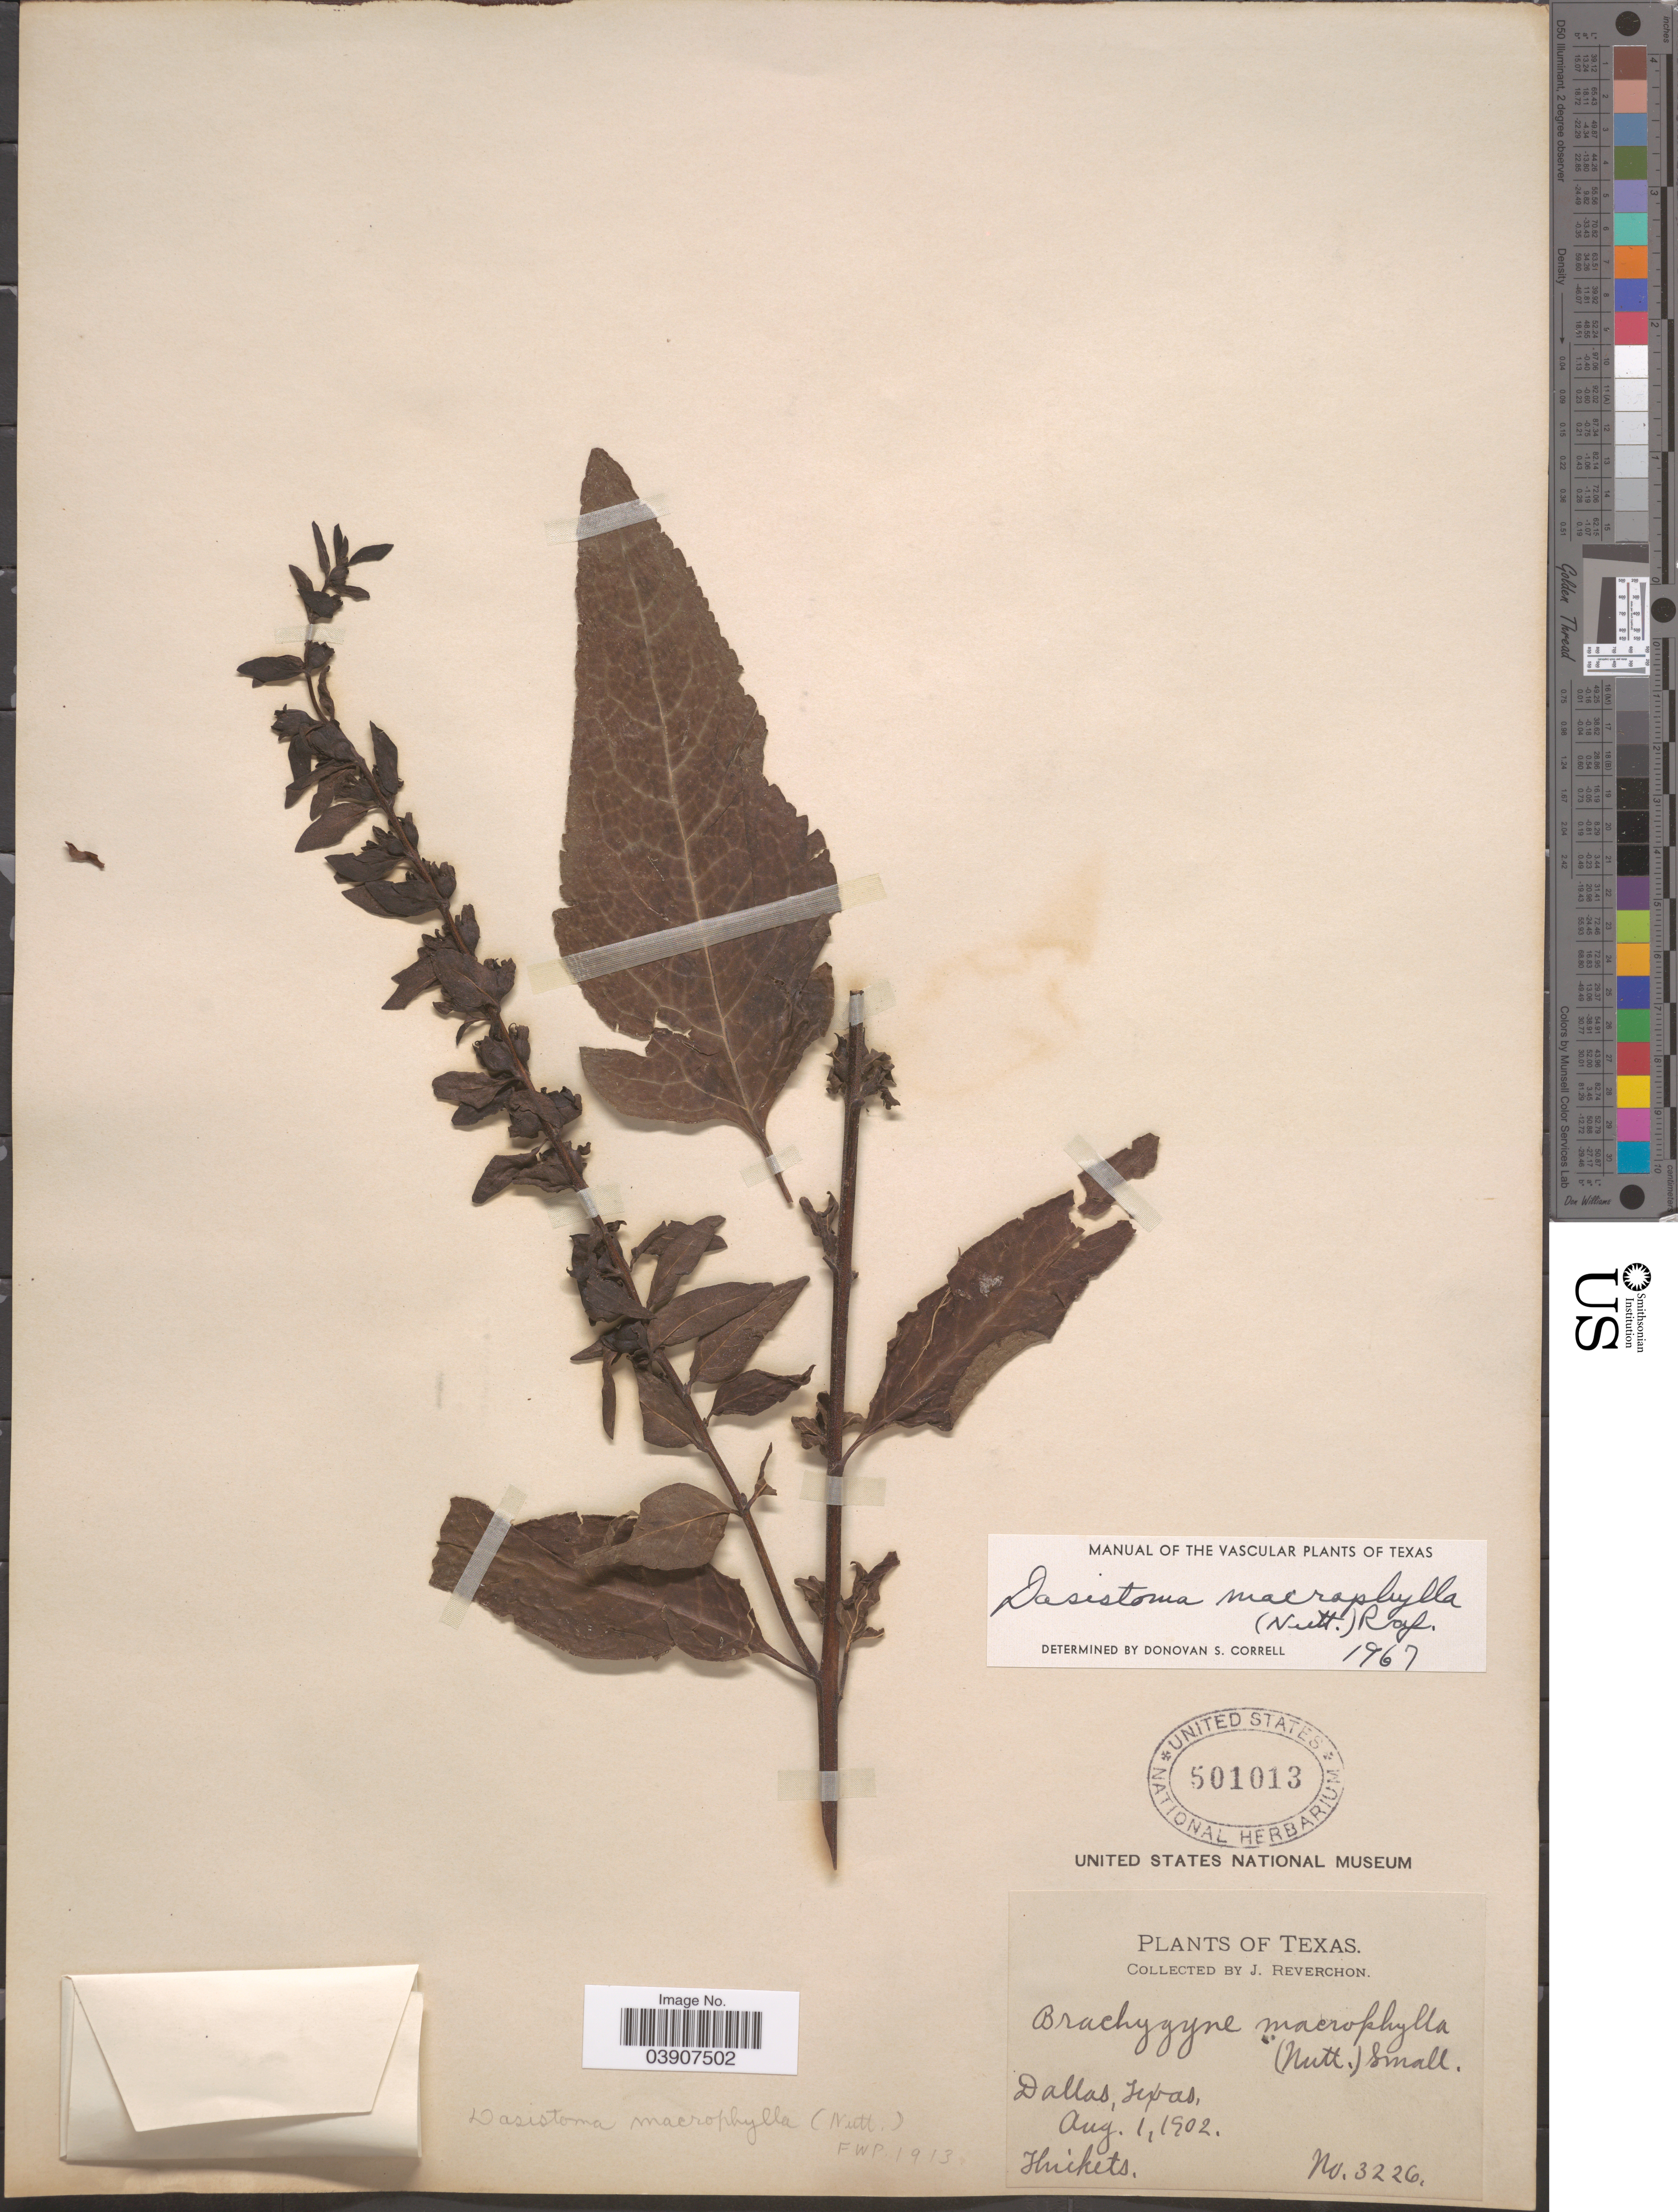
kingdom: Plantae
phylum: Tracheophyta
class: Magnoliopsida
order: Lamiales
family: Orobanchaceae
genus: Dasistoma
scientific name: Dasistoma macrophylla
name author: (Nutt.) Raf.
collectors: J. Reverchon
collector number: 3226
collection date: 1902-08-01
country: United States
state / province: Texas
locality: Dallas.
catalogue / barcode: US 501013